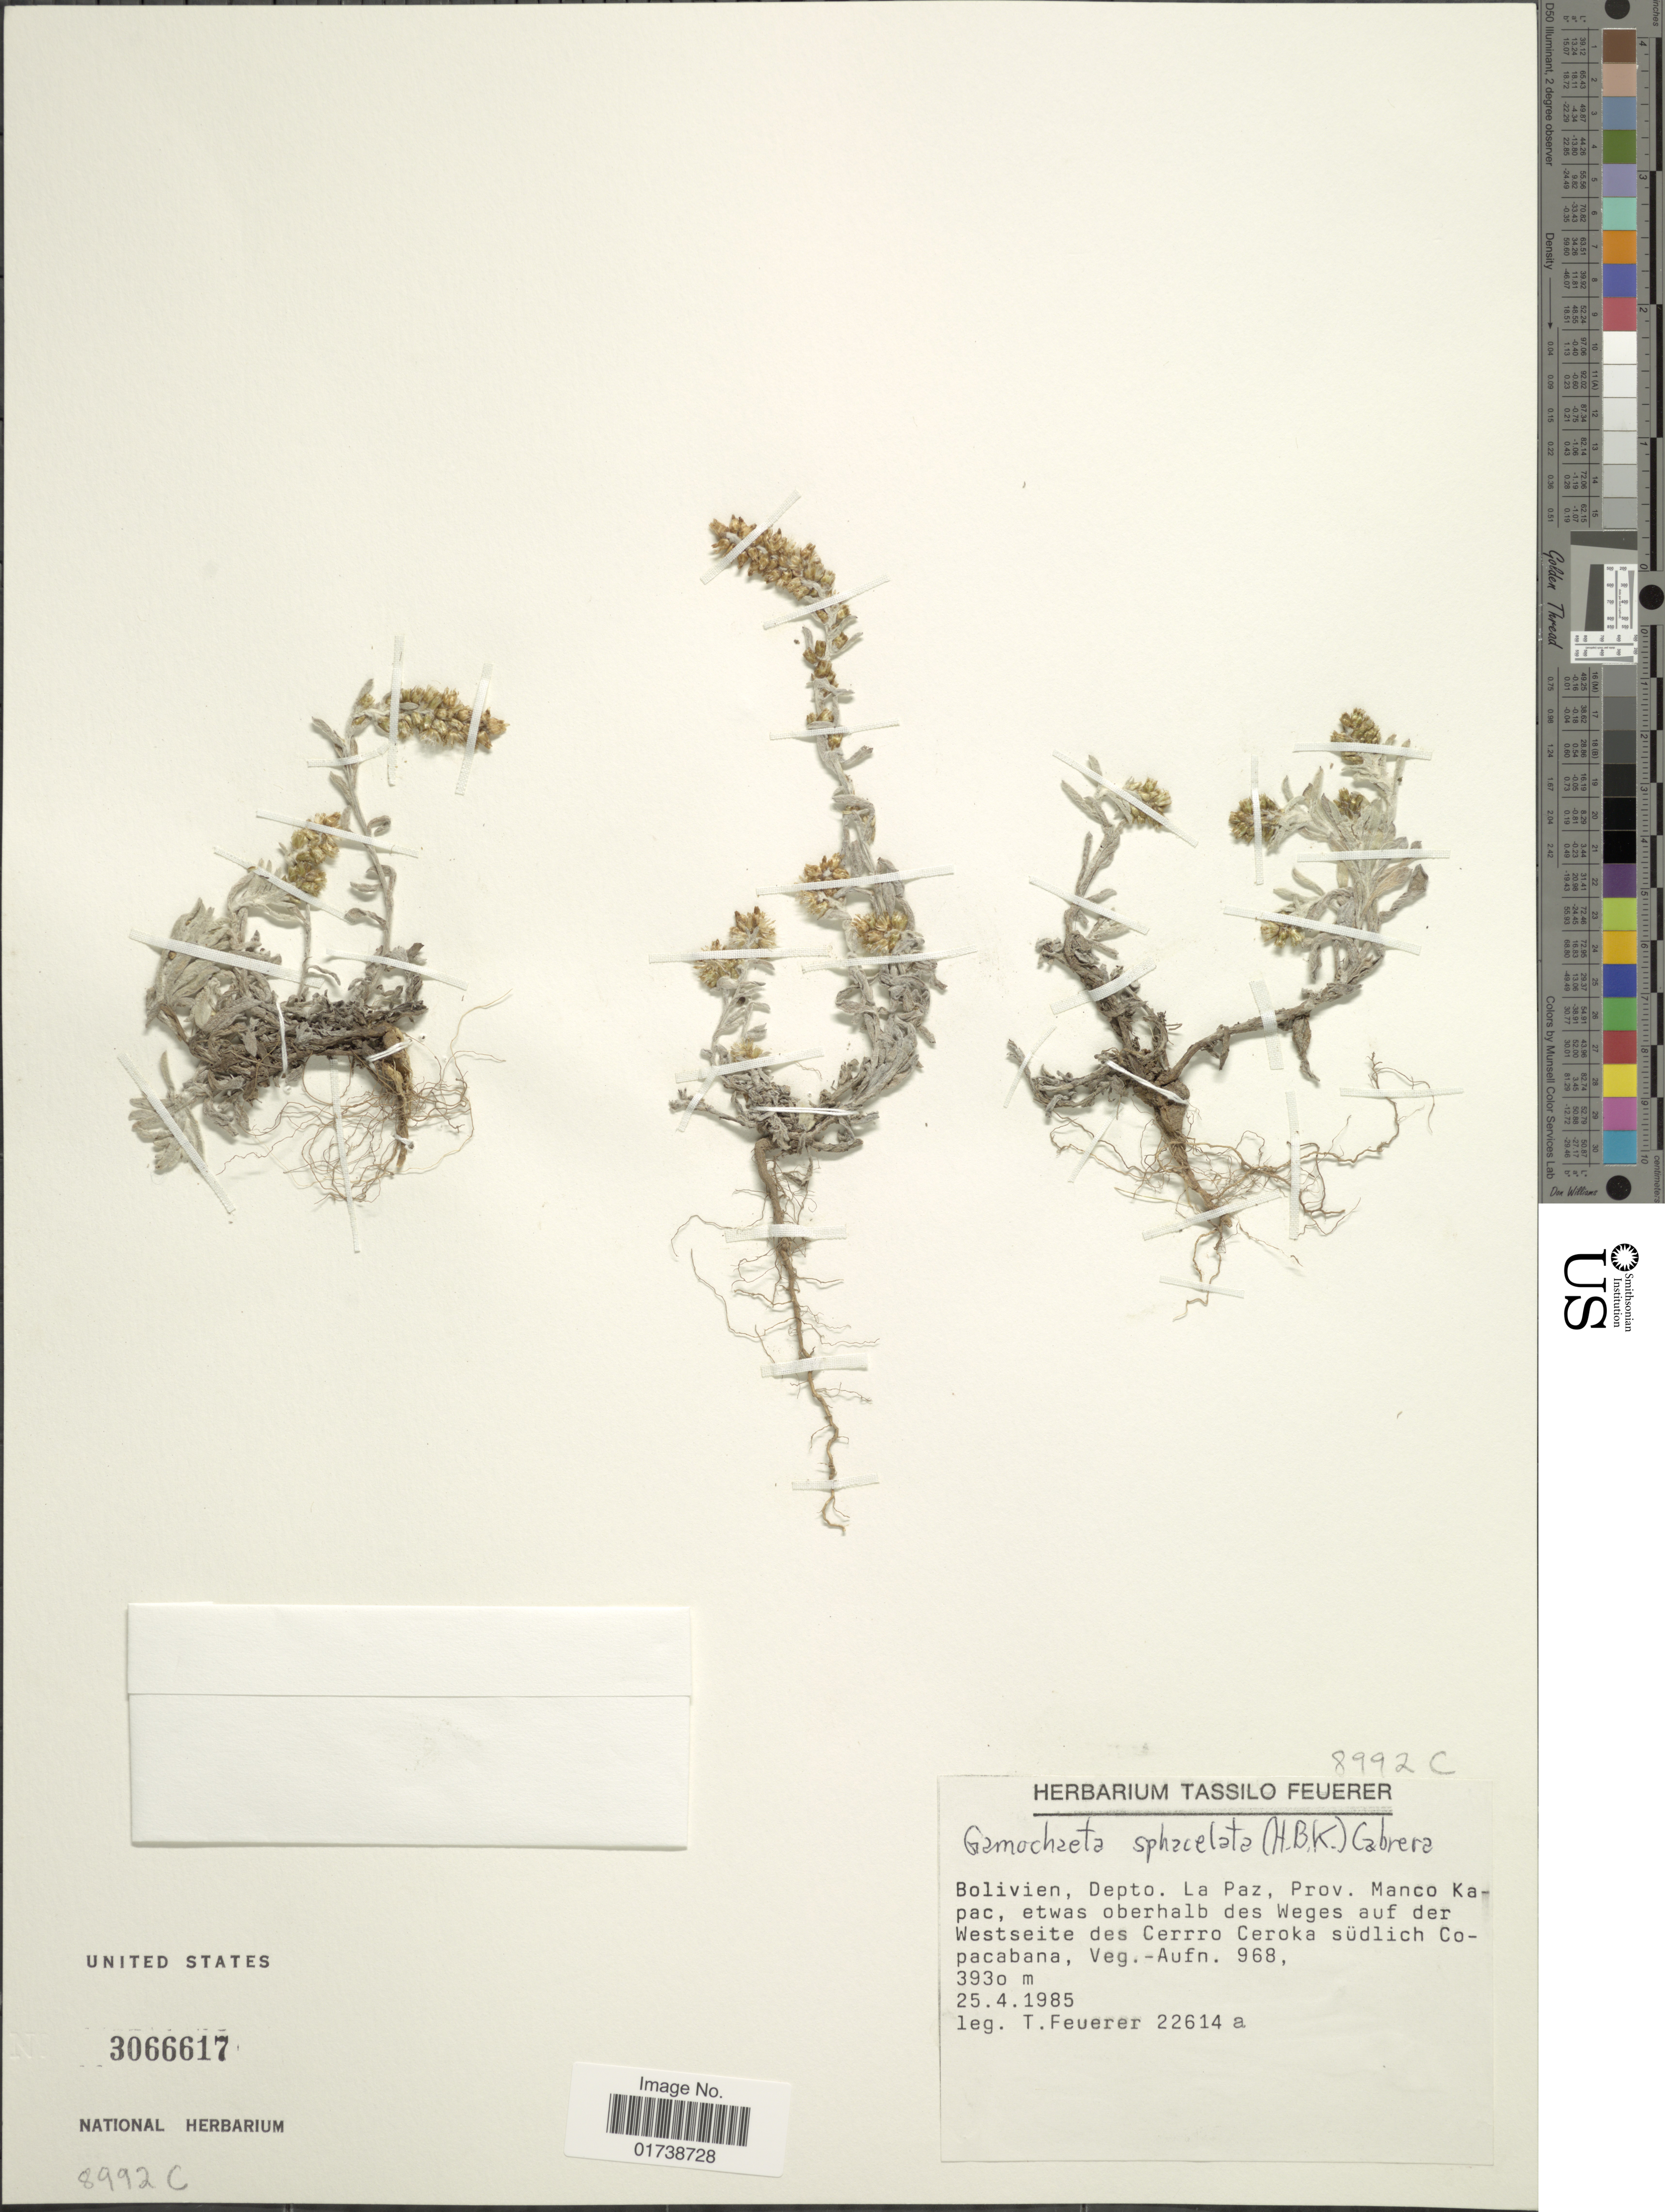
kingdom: Plantae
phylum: Tracheophyta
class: Magnoliopsida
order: Asterales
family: Asteraceae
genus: Gamochaeta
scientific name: Gamochaeta sphacilata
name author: (Kunth) Cabrera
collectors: T. Feuerer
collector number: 22614a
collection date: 1985-04-25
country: Bolivia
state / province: La Paz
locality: Bolivien, Prov. Manco Kapac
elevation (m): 3930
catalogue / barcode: US 3066617